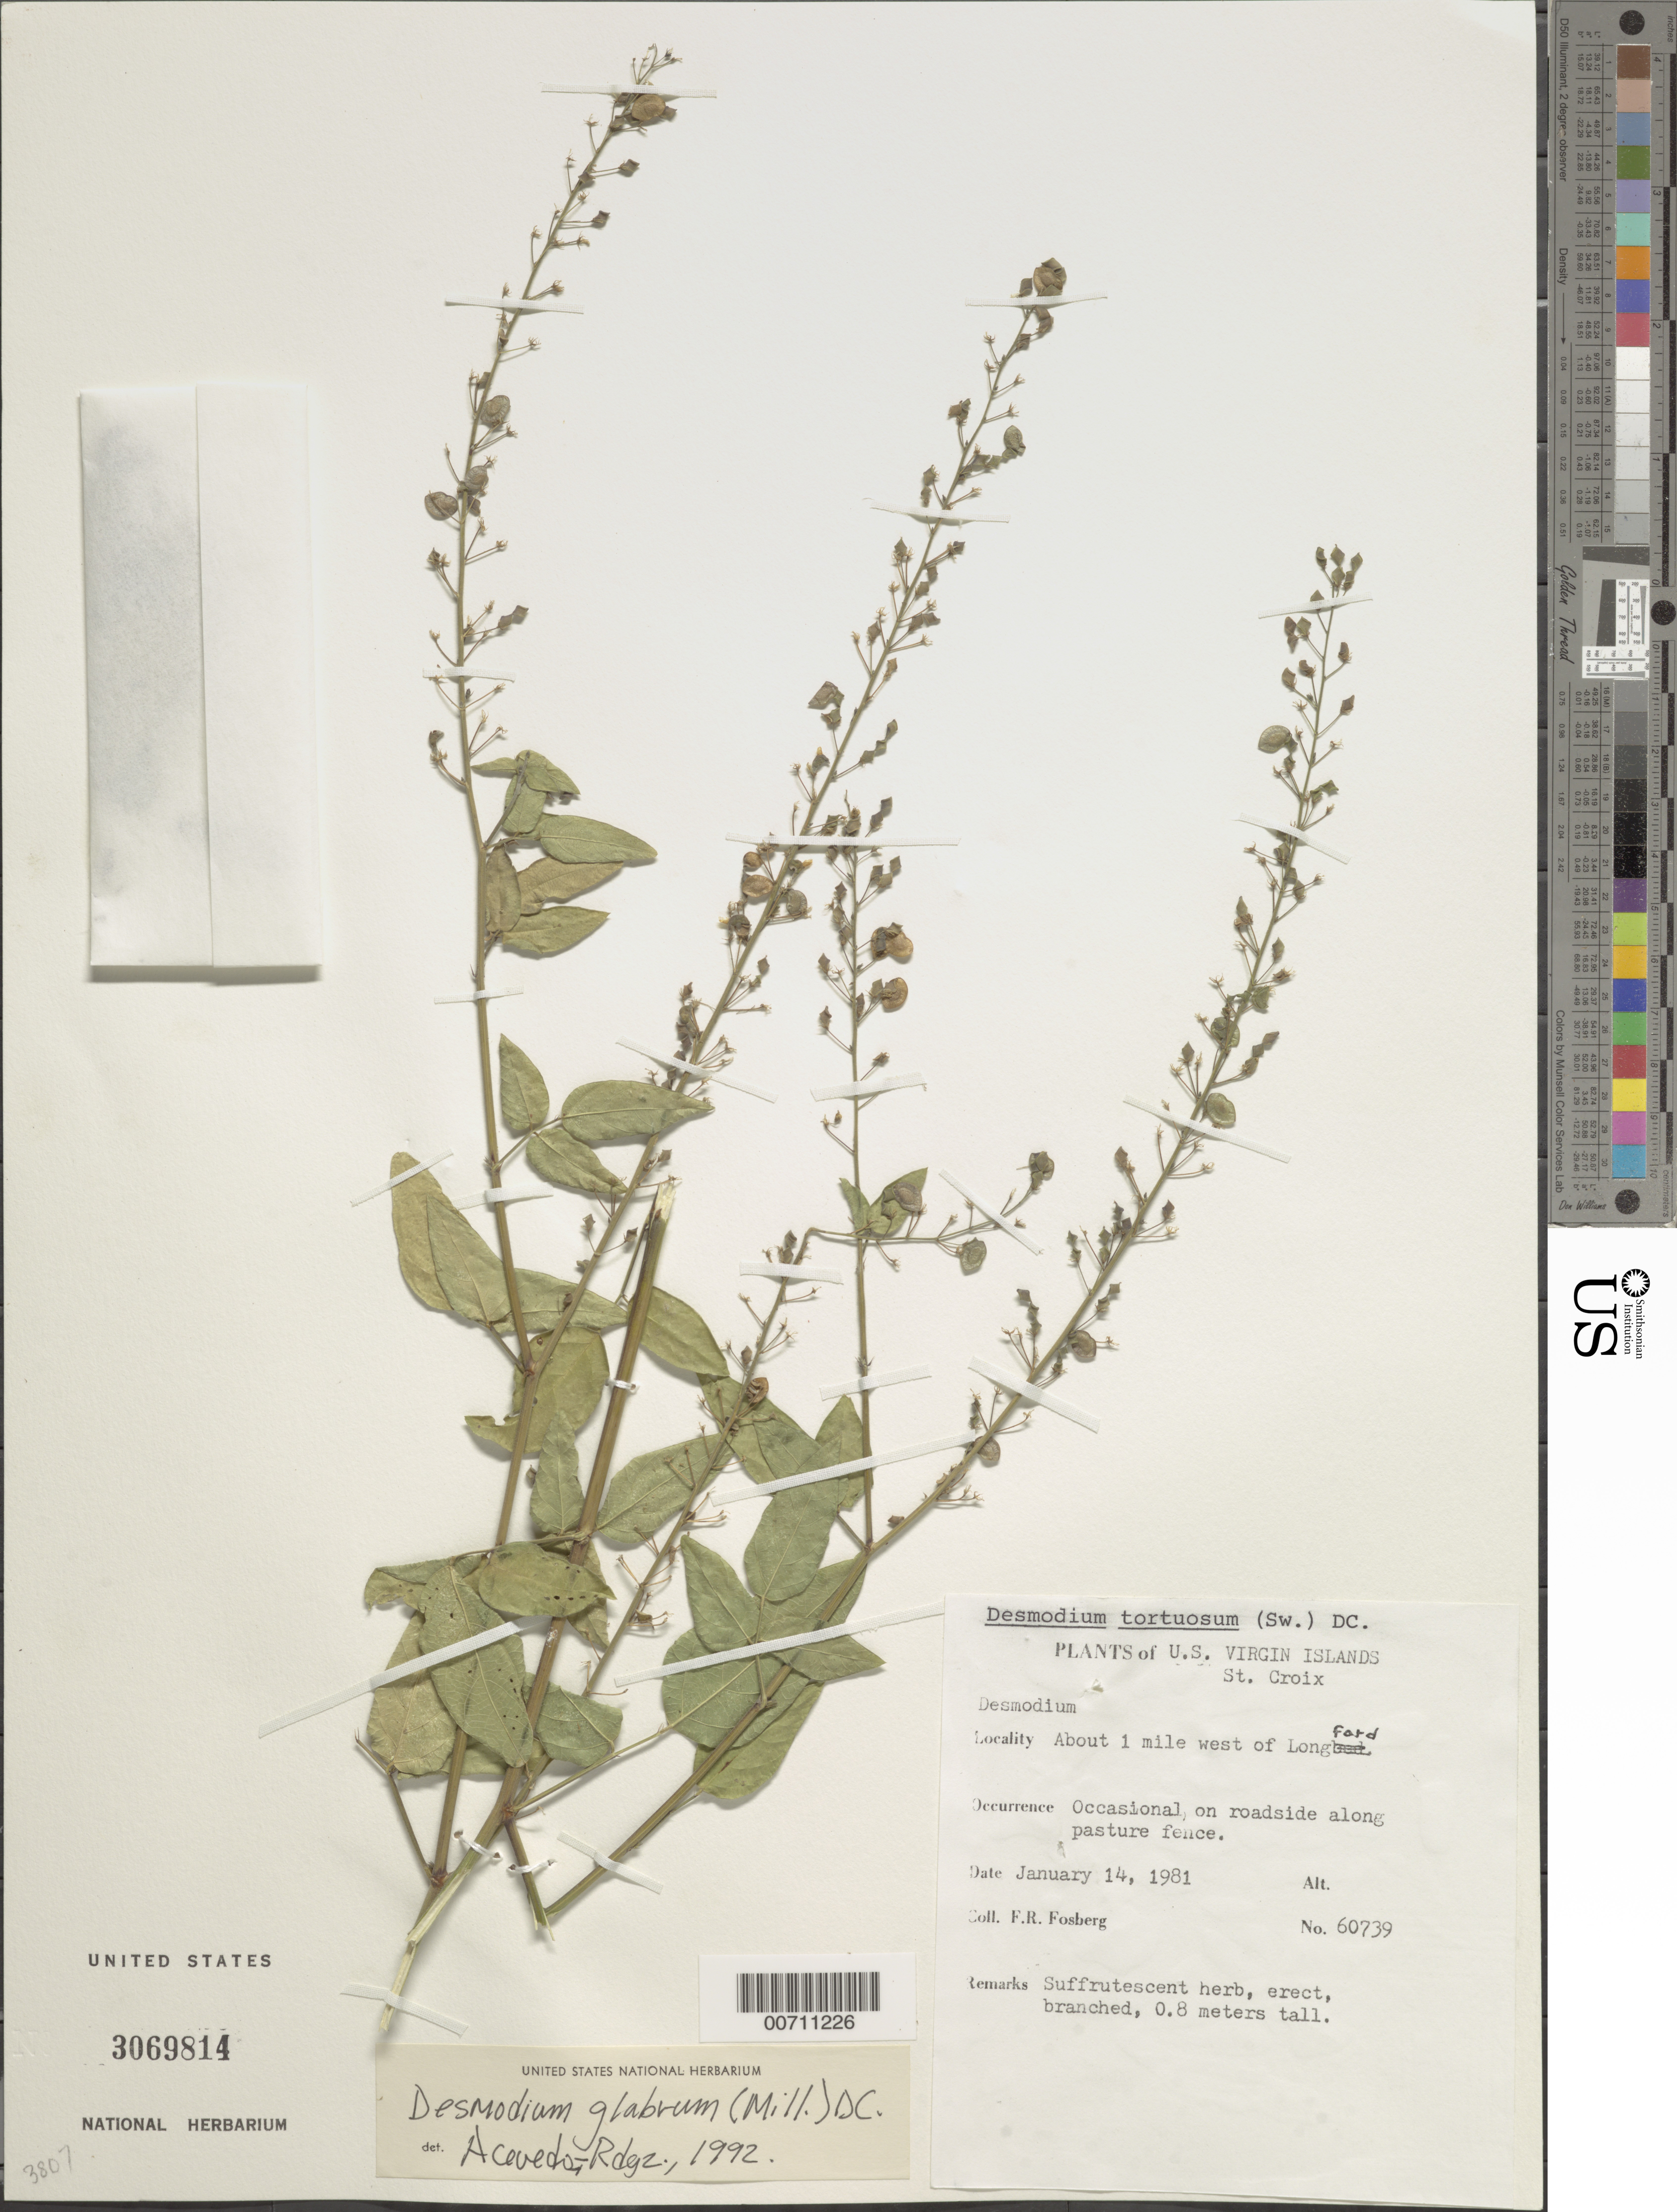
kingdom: Plantae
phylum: Tracheophyta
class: Magnoliopsida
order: Fabales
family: Fabaceae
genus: Desmodium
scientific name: Desmodium glabrum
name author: (Mill.) DC.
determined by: Acevedo-Rodríguez, P., (BOT), Smithsonian Institution - National Museum of Natural History (UNITED STATES)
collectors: F. R. Fosberg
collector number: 60739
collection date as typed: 14 Jan 1981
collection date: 1981-01-14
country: U.S. Virgin Islands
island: St. Croix Island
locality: Longford, about 1 mi W of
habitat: On roadside along pasture fence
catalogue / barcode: US 3069814